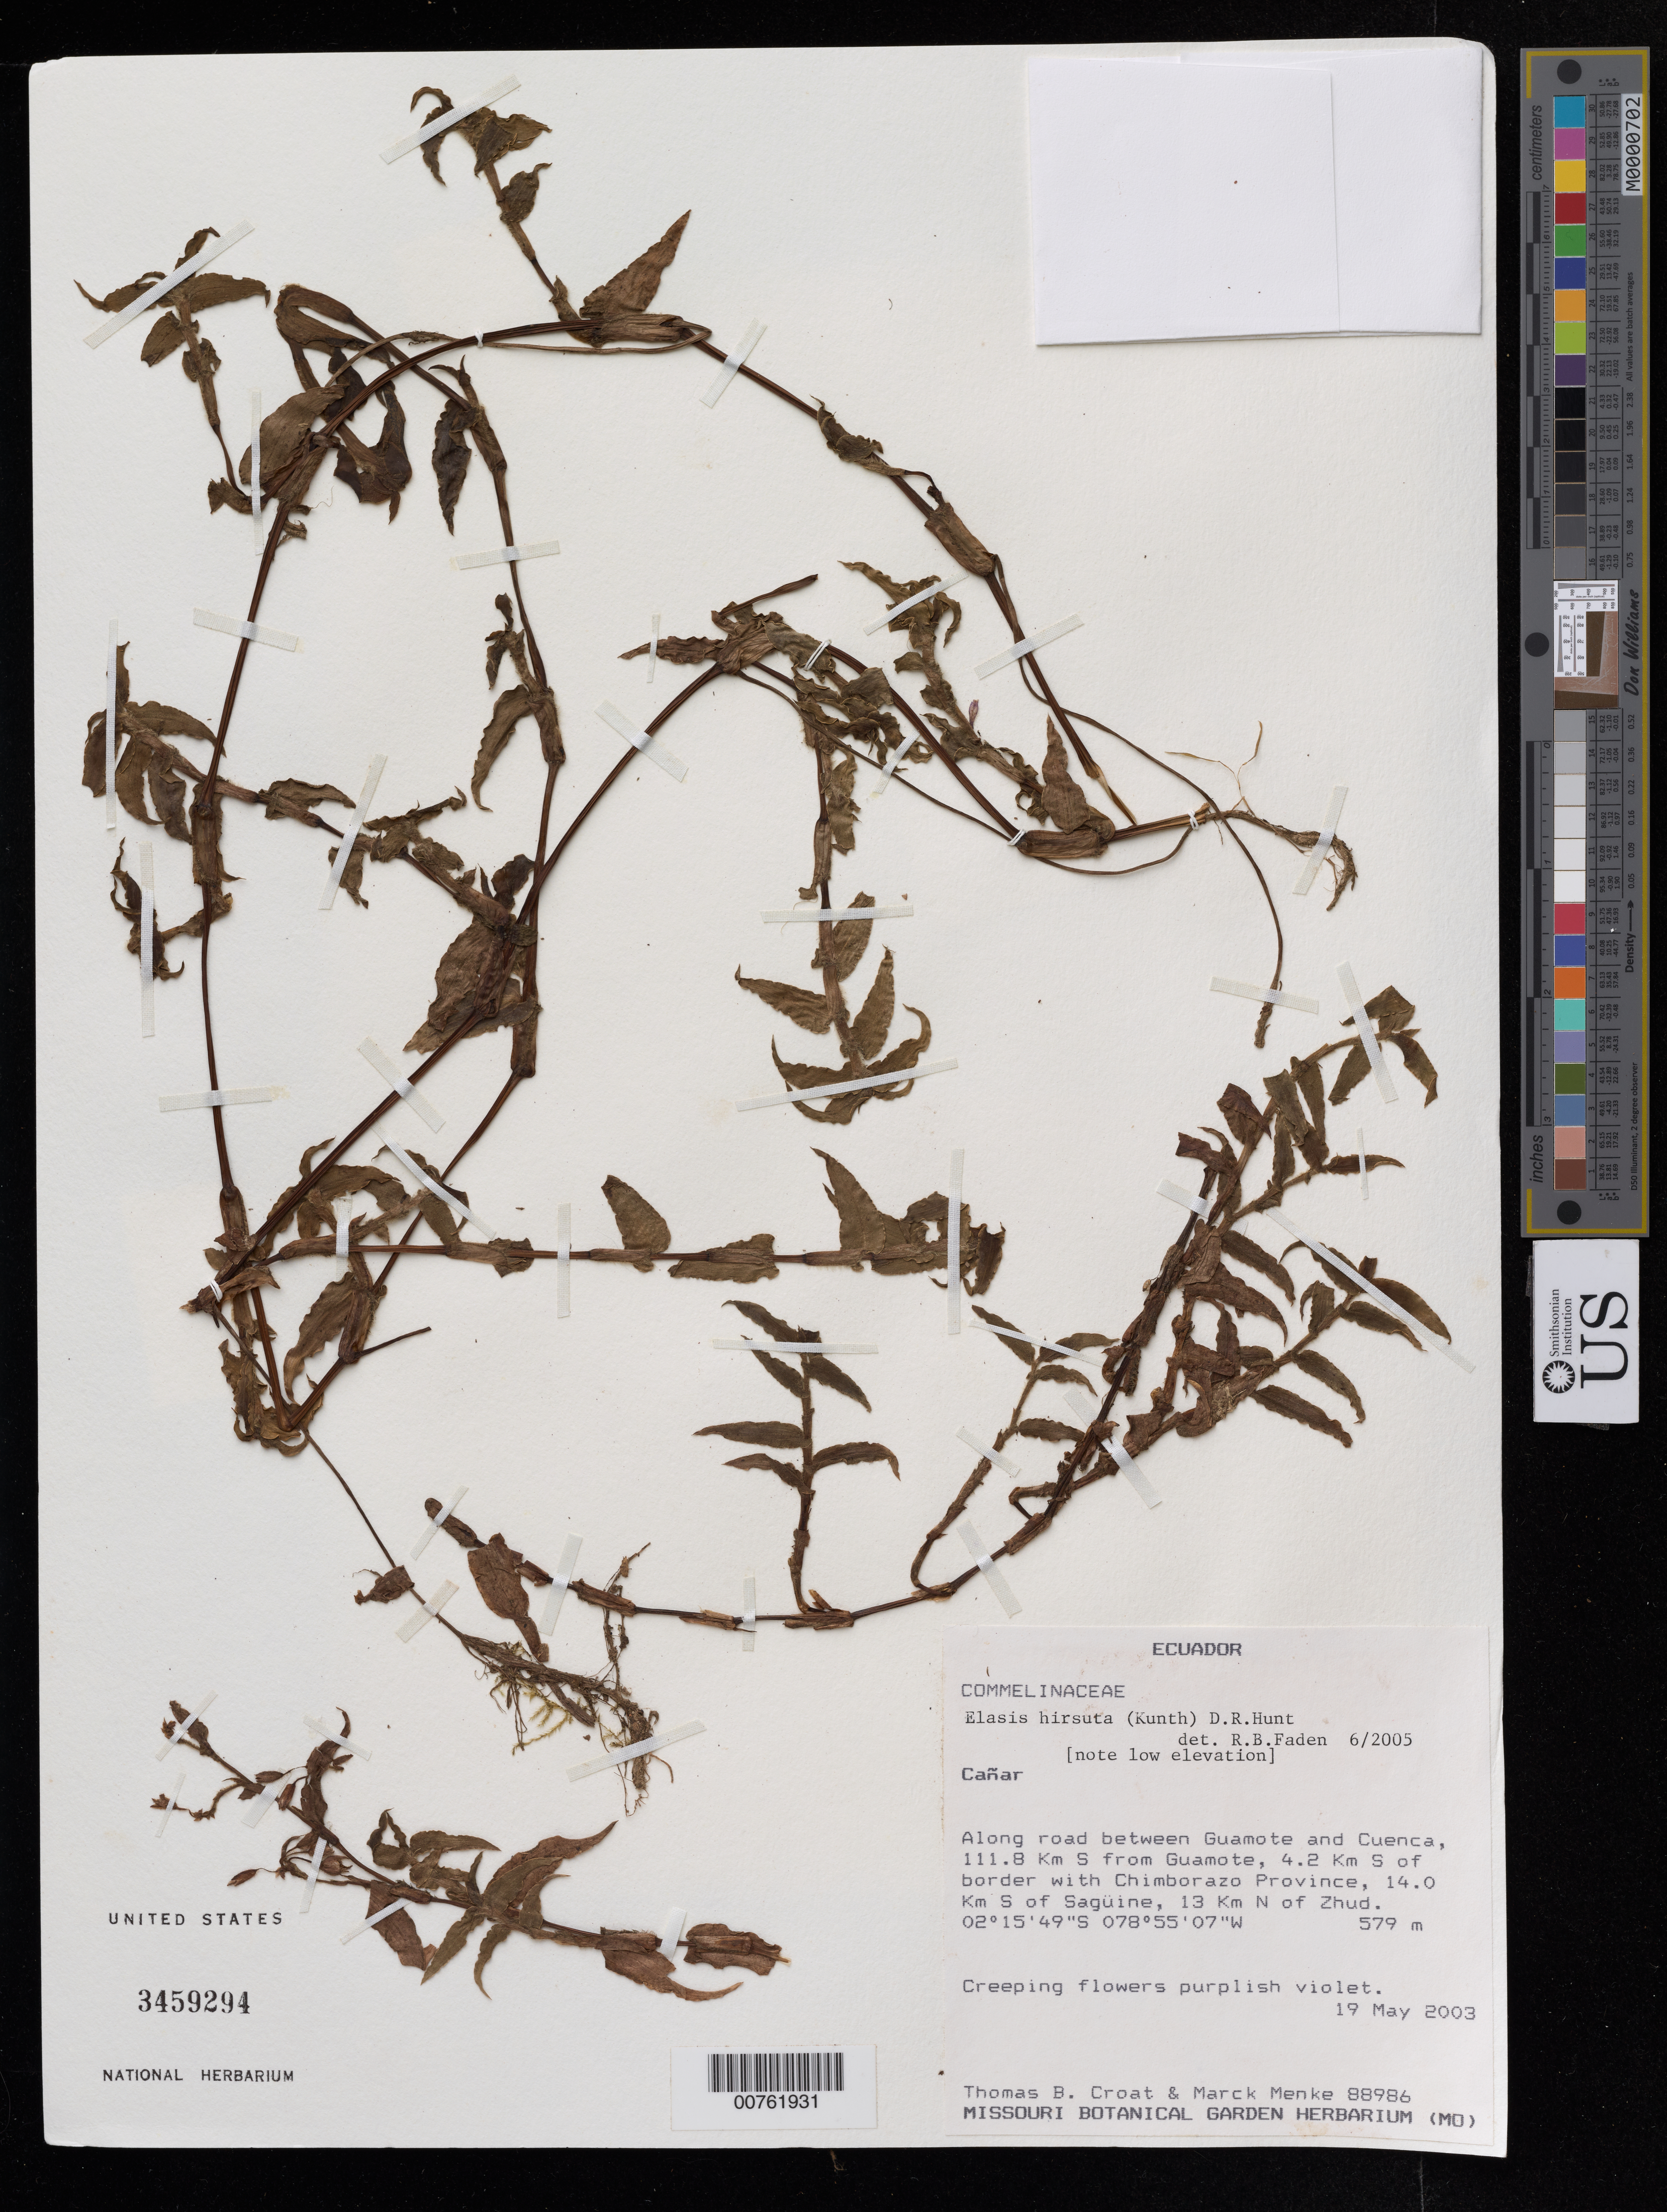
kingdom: Plantae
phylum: Tracheophyta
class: Liliopsida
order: Commelinales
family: Commelinaceae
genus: Elasis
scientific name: Elasis hirsuta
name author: (Kunth) D.R. Hunt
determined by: Faden, Robert B., (US), Smithsonian Institution - National Museum of Natural History (UNITED STATES)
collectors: T. B. Croat et al.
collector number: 88986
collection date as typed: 19 May 2003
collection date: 2003-05-19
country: Ecuador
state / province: Cañar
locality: Along road between Guamote and Cuenca, 111.8 km S from Guamote, 4.2 km S of border with Chimborazo Province, 14.0 km S of Saguine, 13 km N of Zhud.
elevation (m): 579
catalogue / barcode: US 3459294